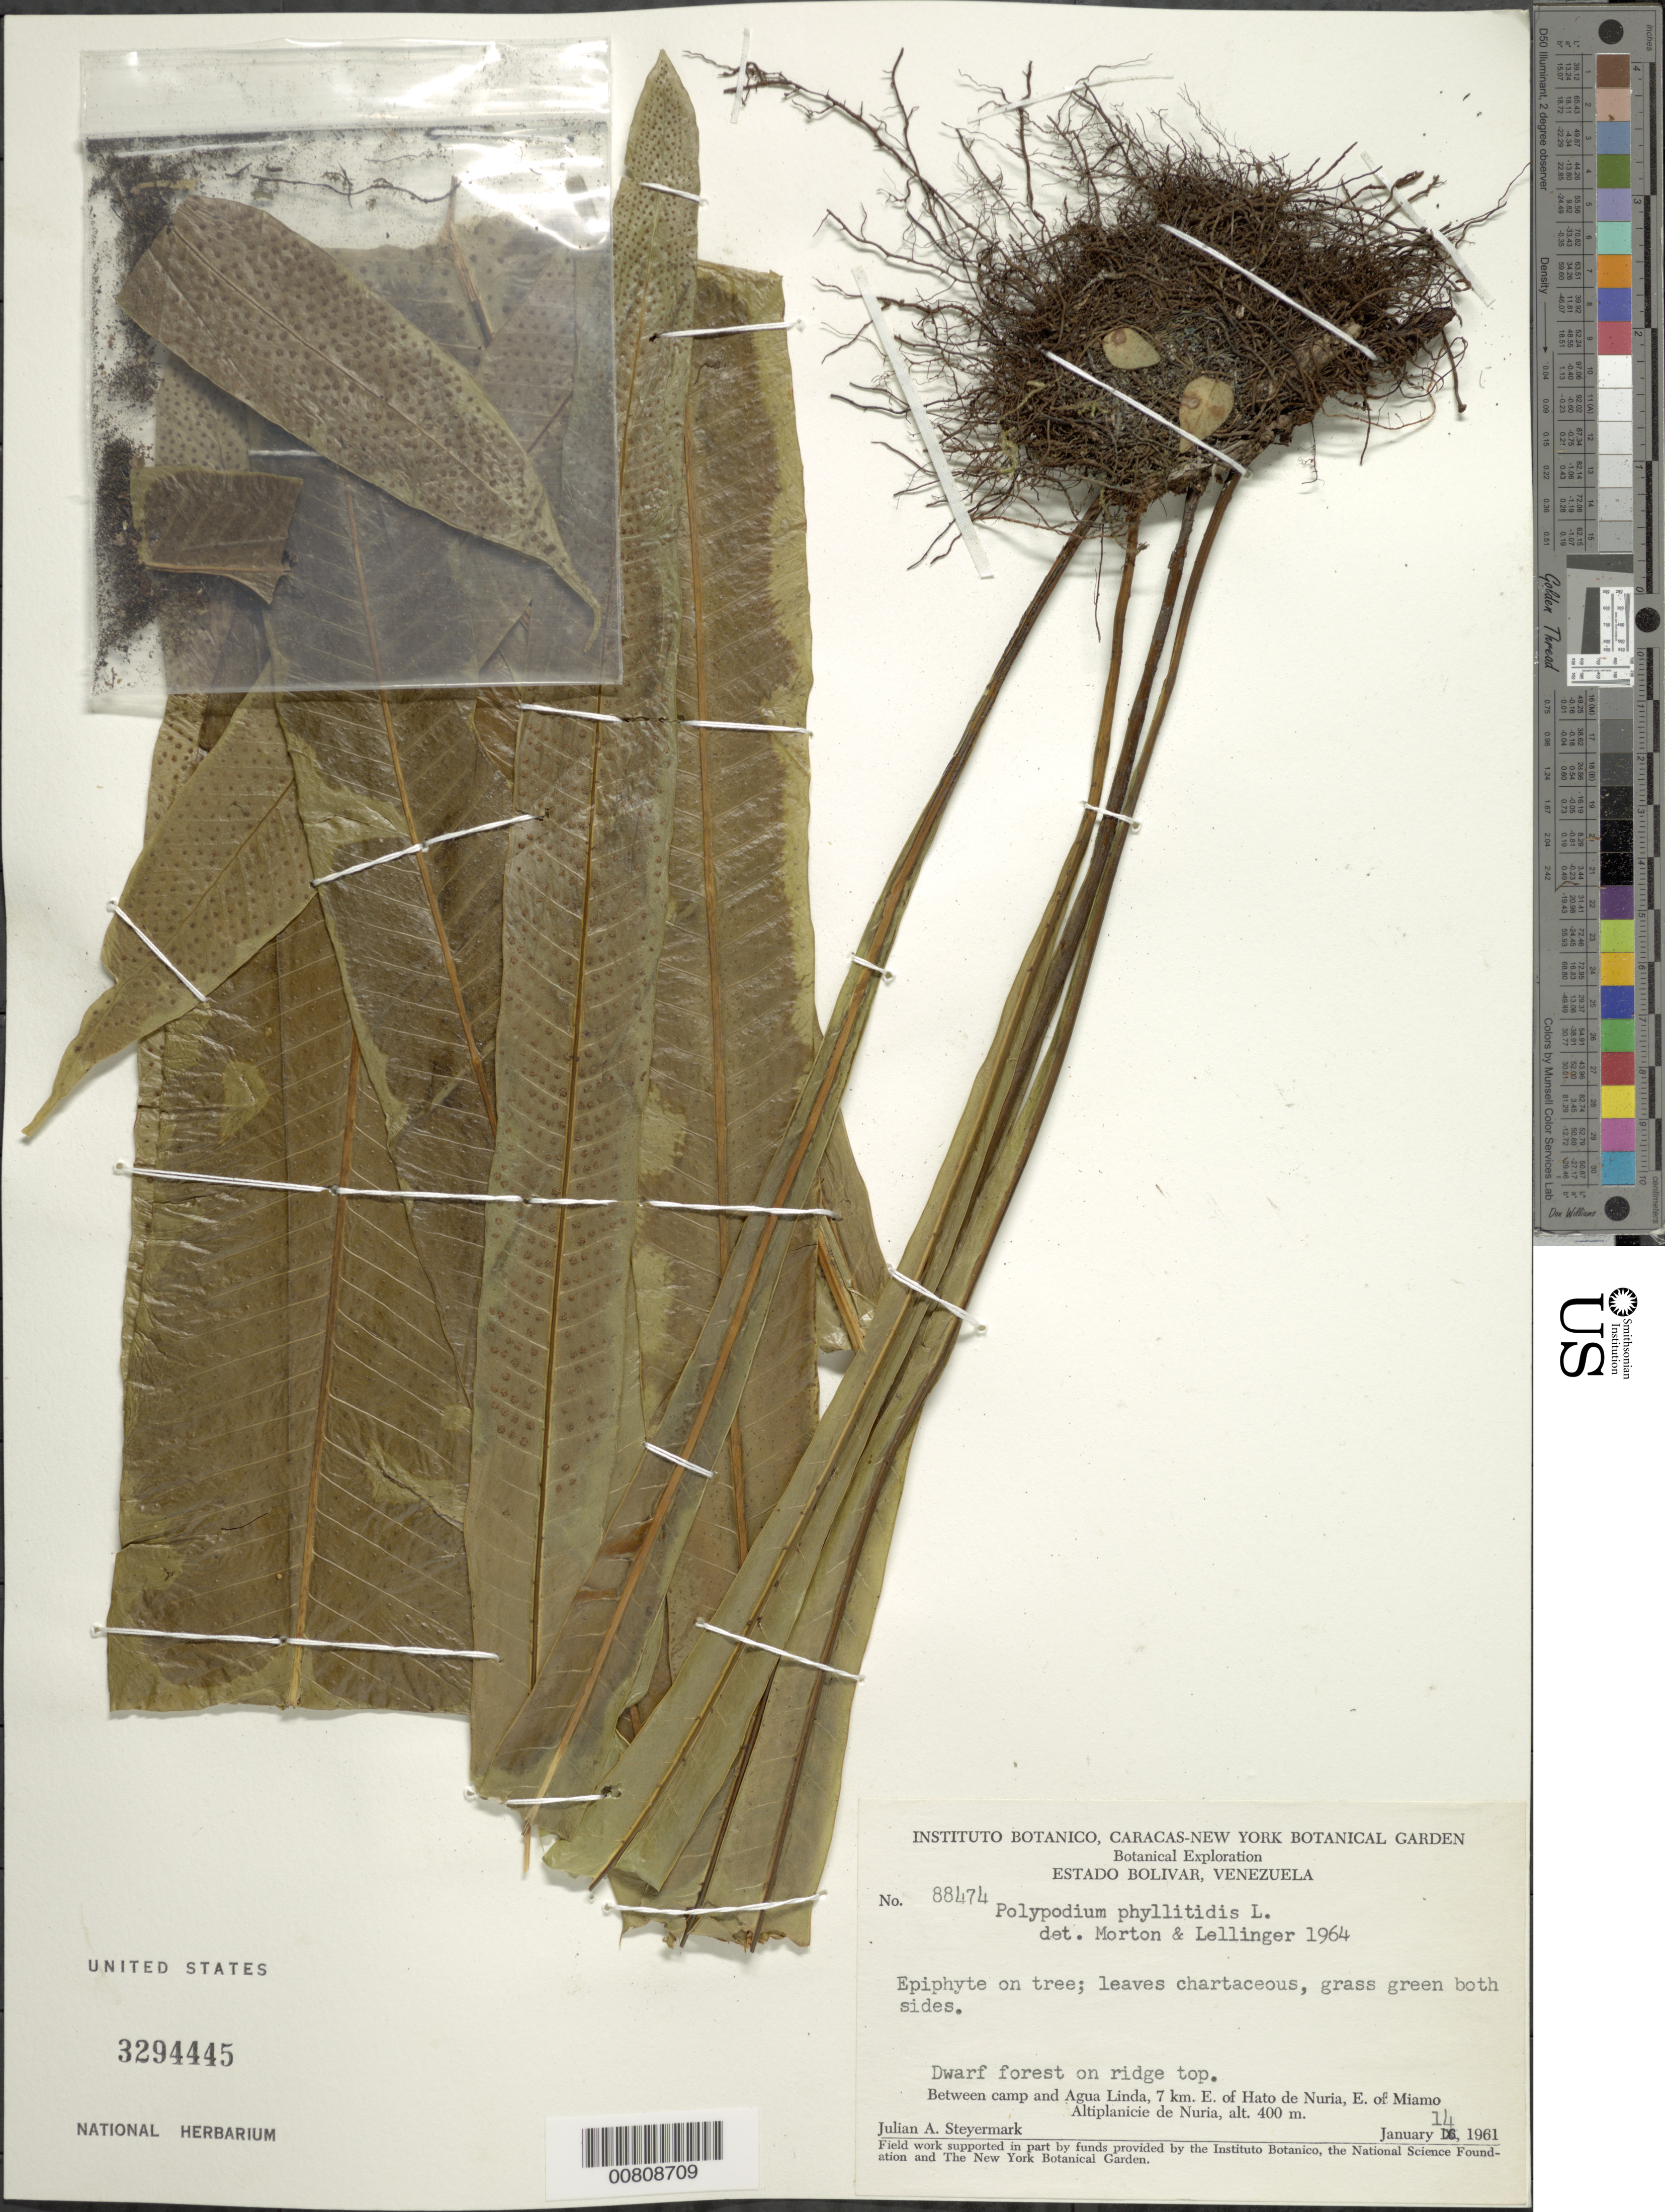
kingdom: Plantae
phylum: Tracheophyta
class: Polypodiopsida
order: Polypodiales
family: Polypodiaceae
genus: Campyloneurum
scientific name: Campyloneurum phyllitidis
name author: (L.) C. Presl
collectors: J. Steyermark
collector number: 88474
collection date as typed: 14-Jan-61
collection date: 1961-01-14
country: Venezuela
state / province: Bolívar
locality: Agua Linda, 7 km E of Hato de Nuria, E of Miamo, Altiplanicie de Nuria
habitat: Dwarf forest on ridge top; on tree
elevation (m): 400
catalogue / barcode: US 3294445